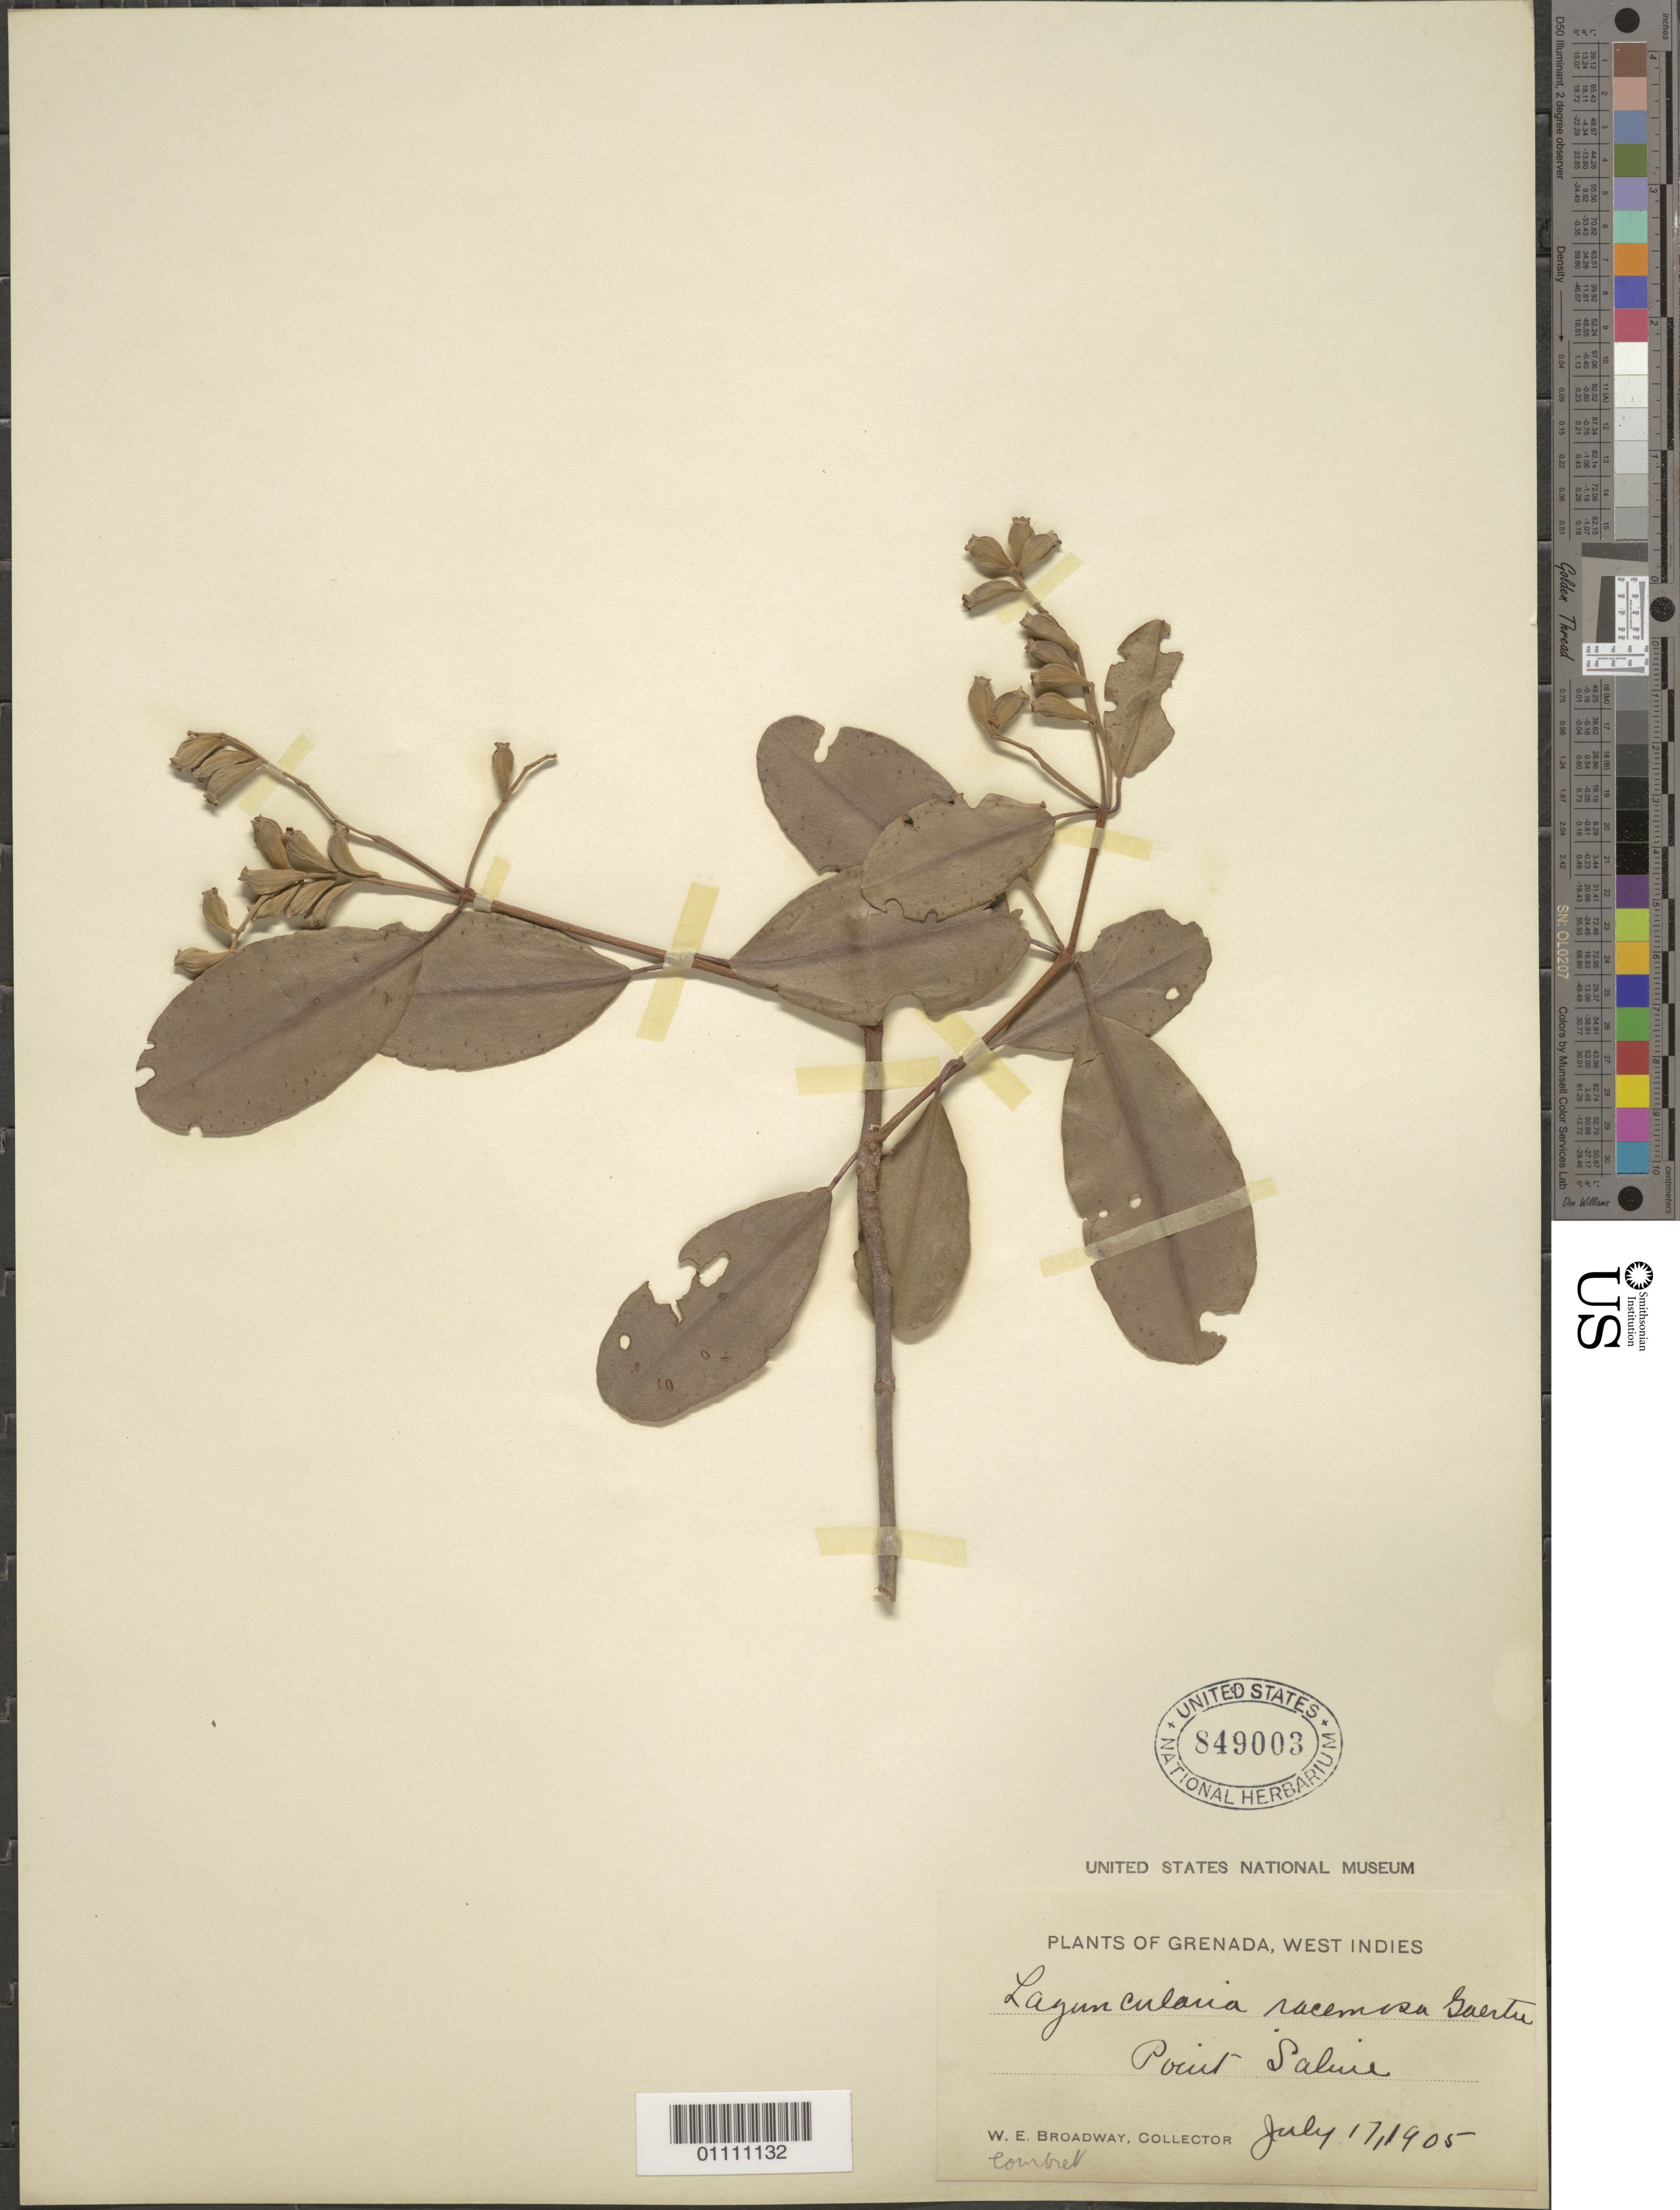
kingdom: Plantae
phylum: Tracheophyta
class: Magnoliopsida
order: Myrtales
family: Combretaceae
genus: Laguncularia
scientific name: Laguncularia racemosa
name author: (L.) C.F. Gaertn.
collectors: W. E. Broadway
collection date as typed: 17 Jul 1905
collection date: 1905-07-17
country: Grenada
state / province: Saint George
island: Grenada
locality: Point Saline.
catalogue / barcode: US 849003